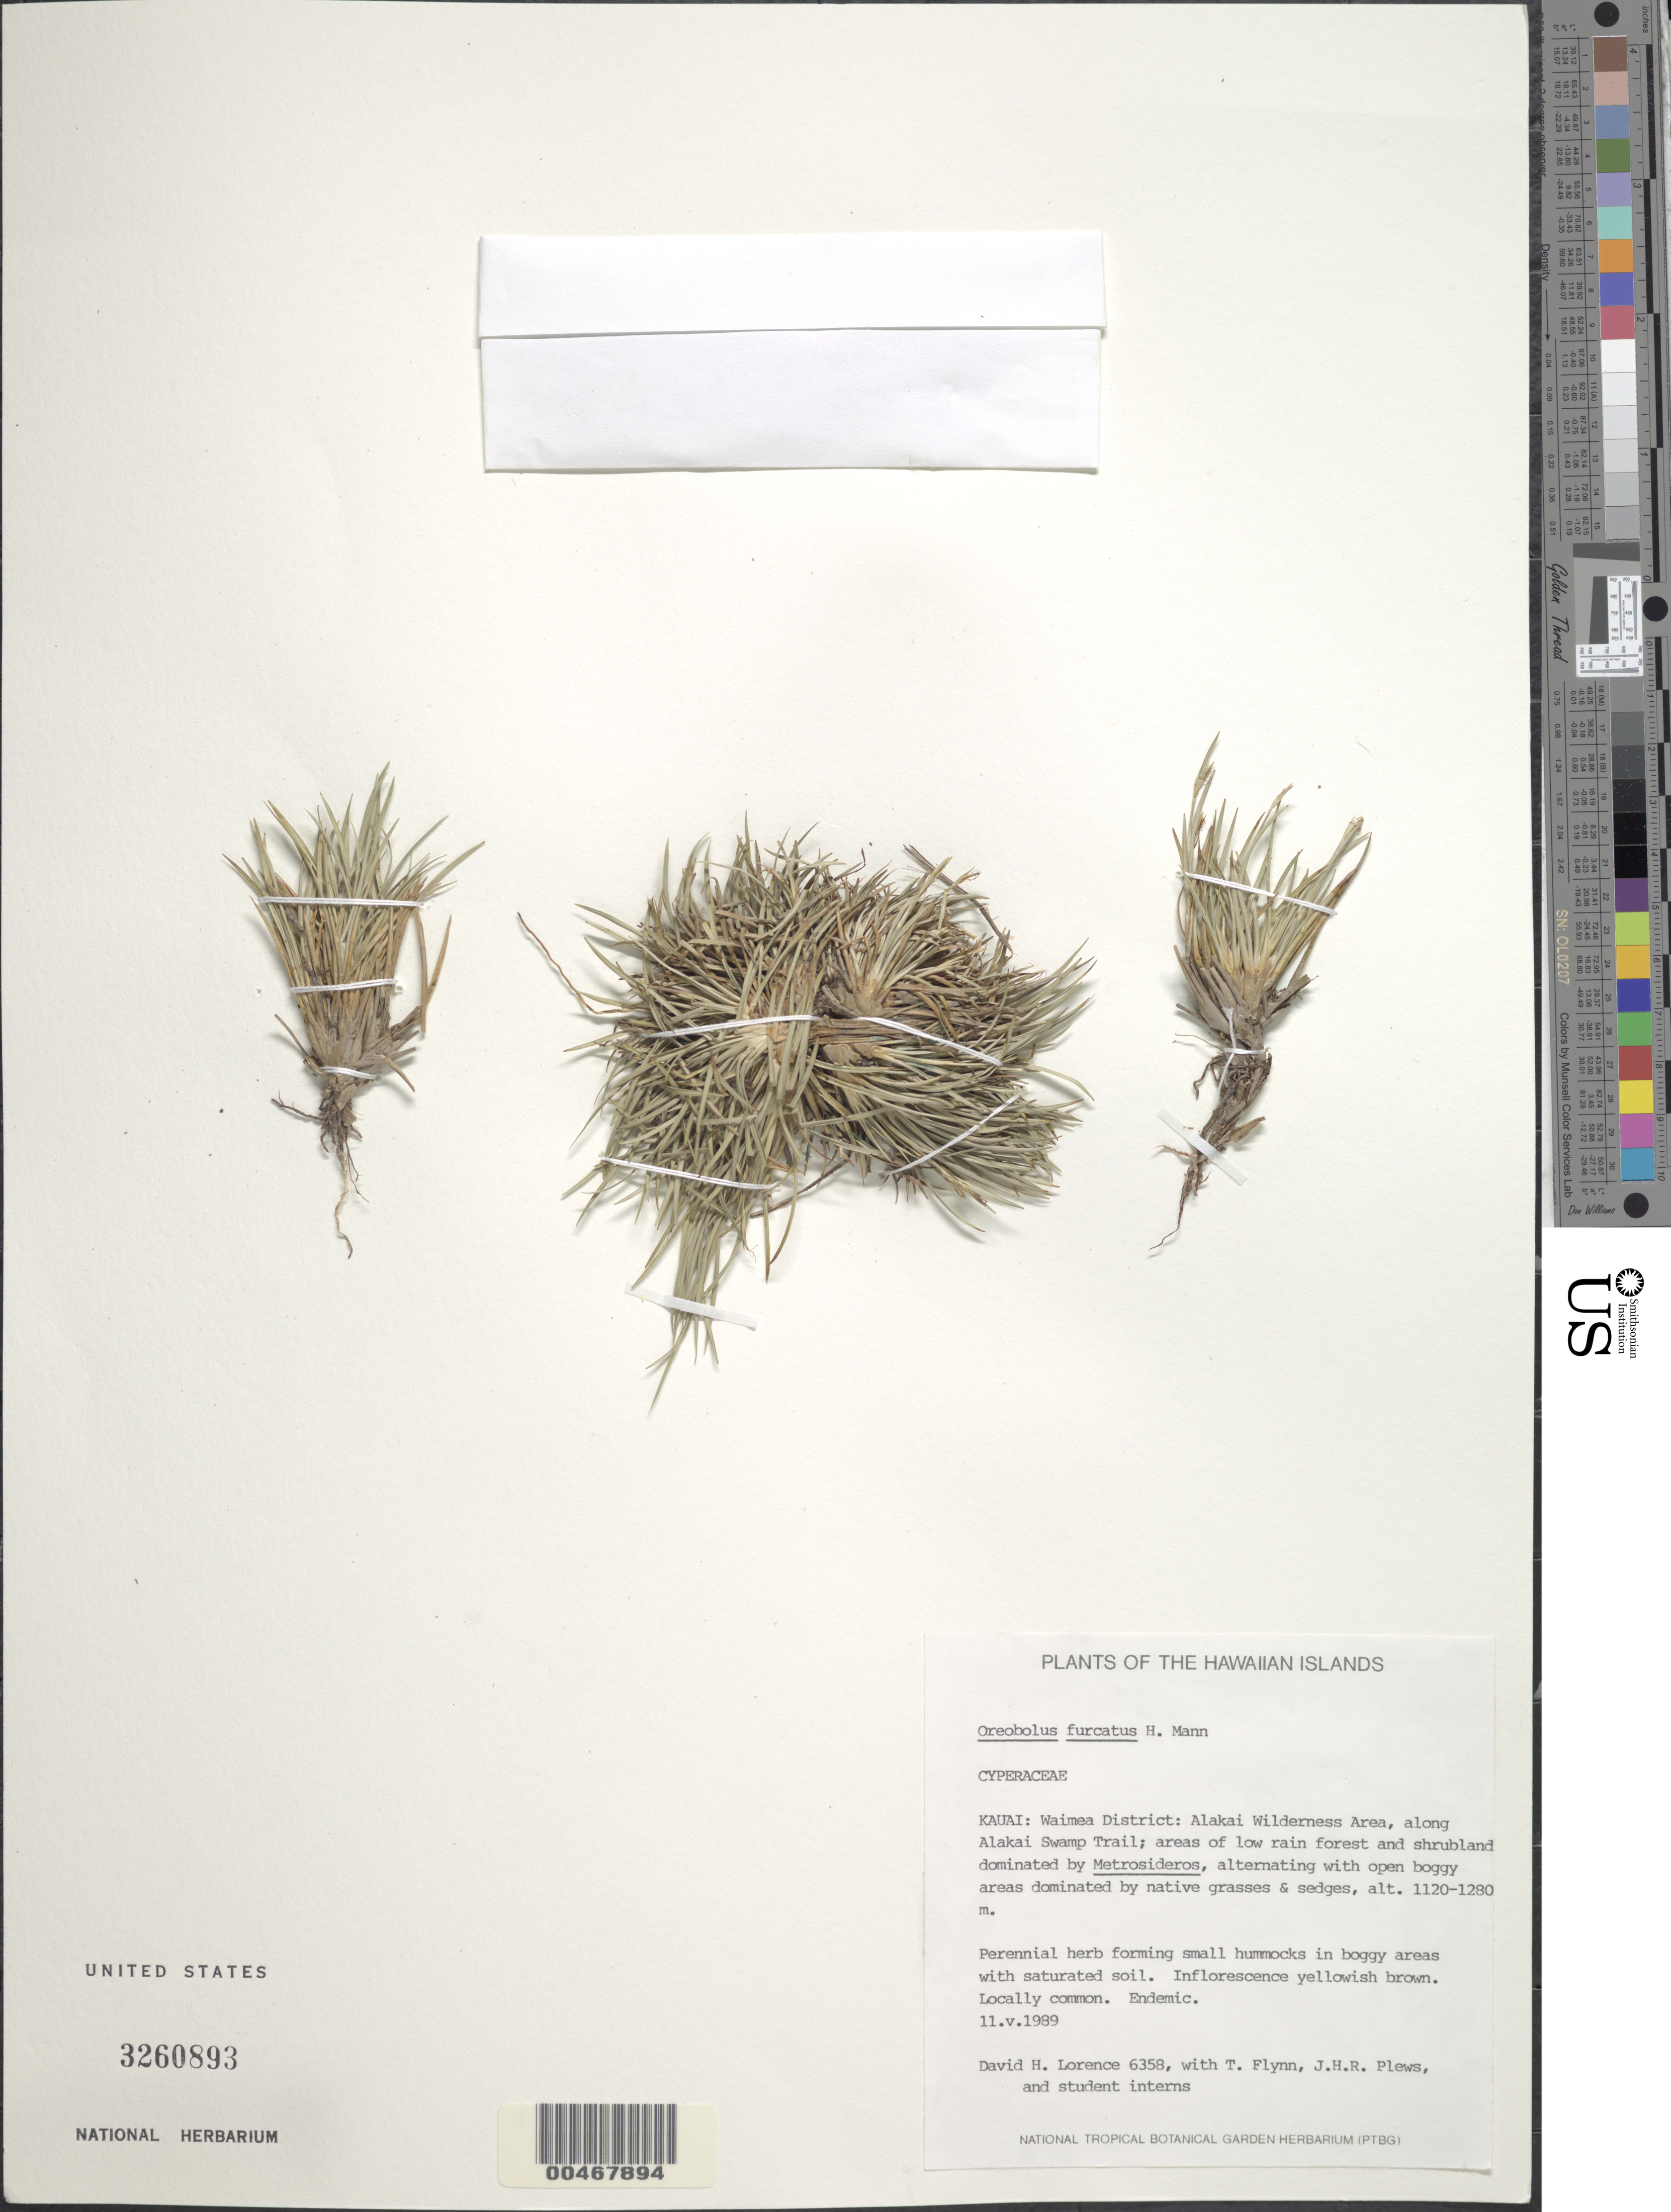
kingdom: Plantae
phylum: Tracheophyta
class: Liliopsida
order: Poales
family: Cyperaceae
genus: Oreobolus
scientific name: Oreobolus furcatus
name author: H. Mann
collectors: D. Lorence, T. W. Flynn & J. Plews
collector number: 6358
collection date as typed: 11 May 1989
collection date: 1989-05-11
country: United States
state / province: Hawaii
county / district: Kauai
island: Kaua'i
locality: Waimea Dist., Alakai Wilderness Area, along ALakai Swamp TRail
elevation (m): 1120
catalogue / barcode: US 3260893